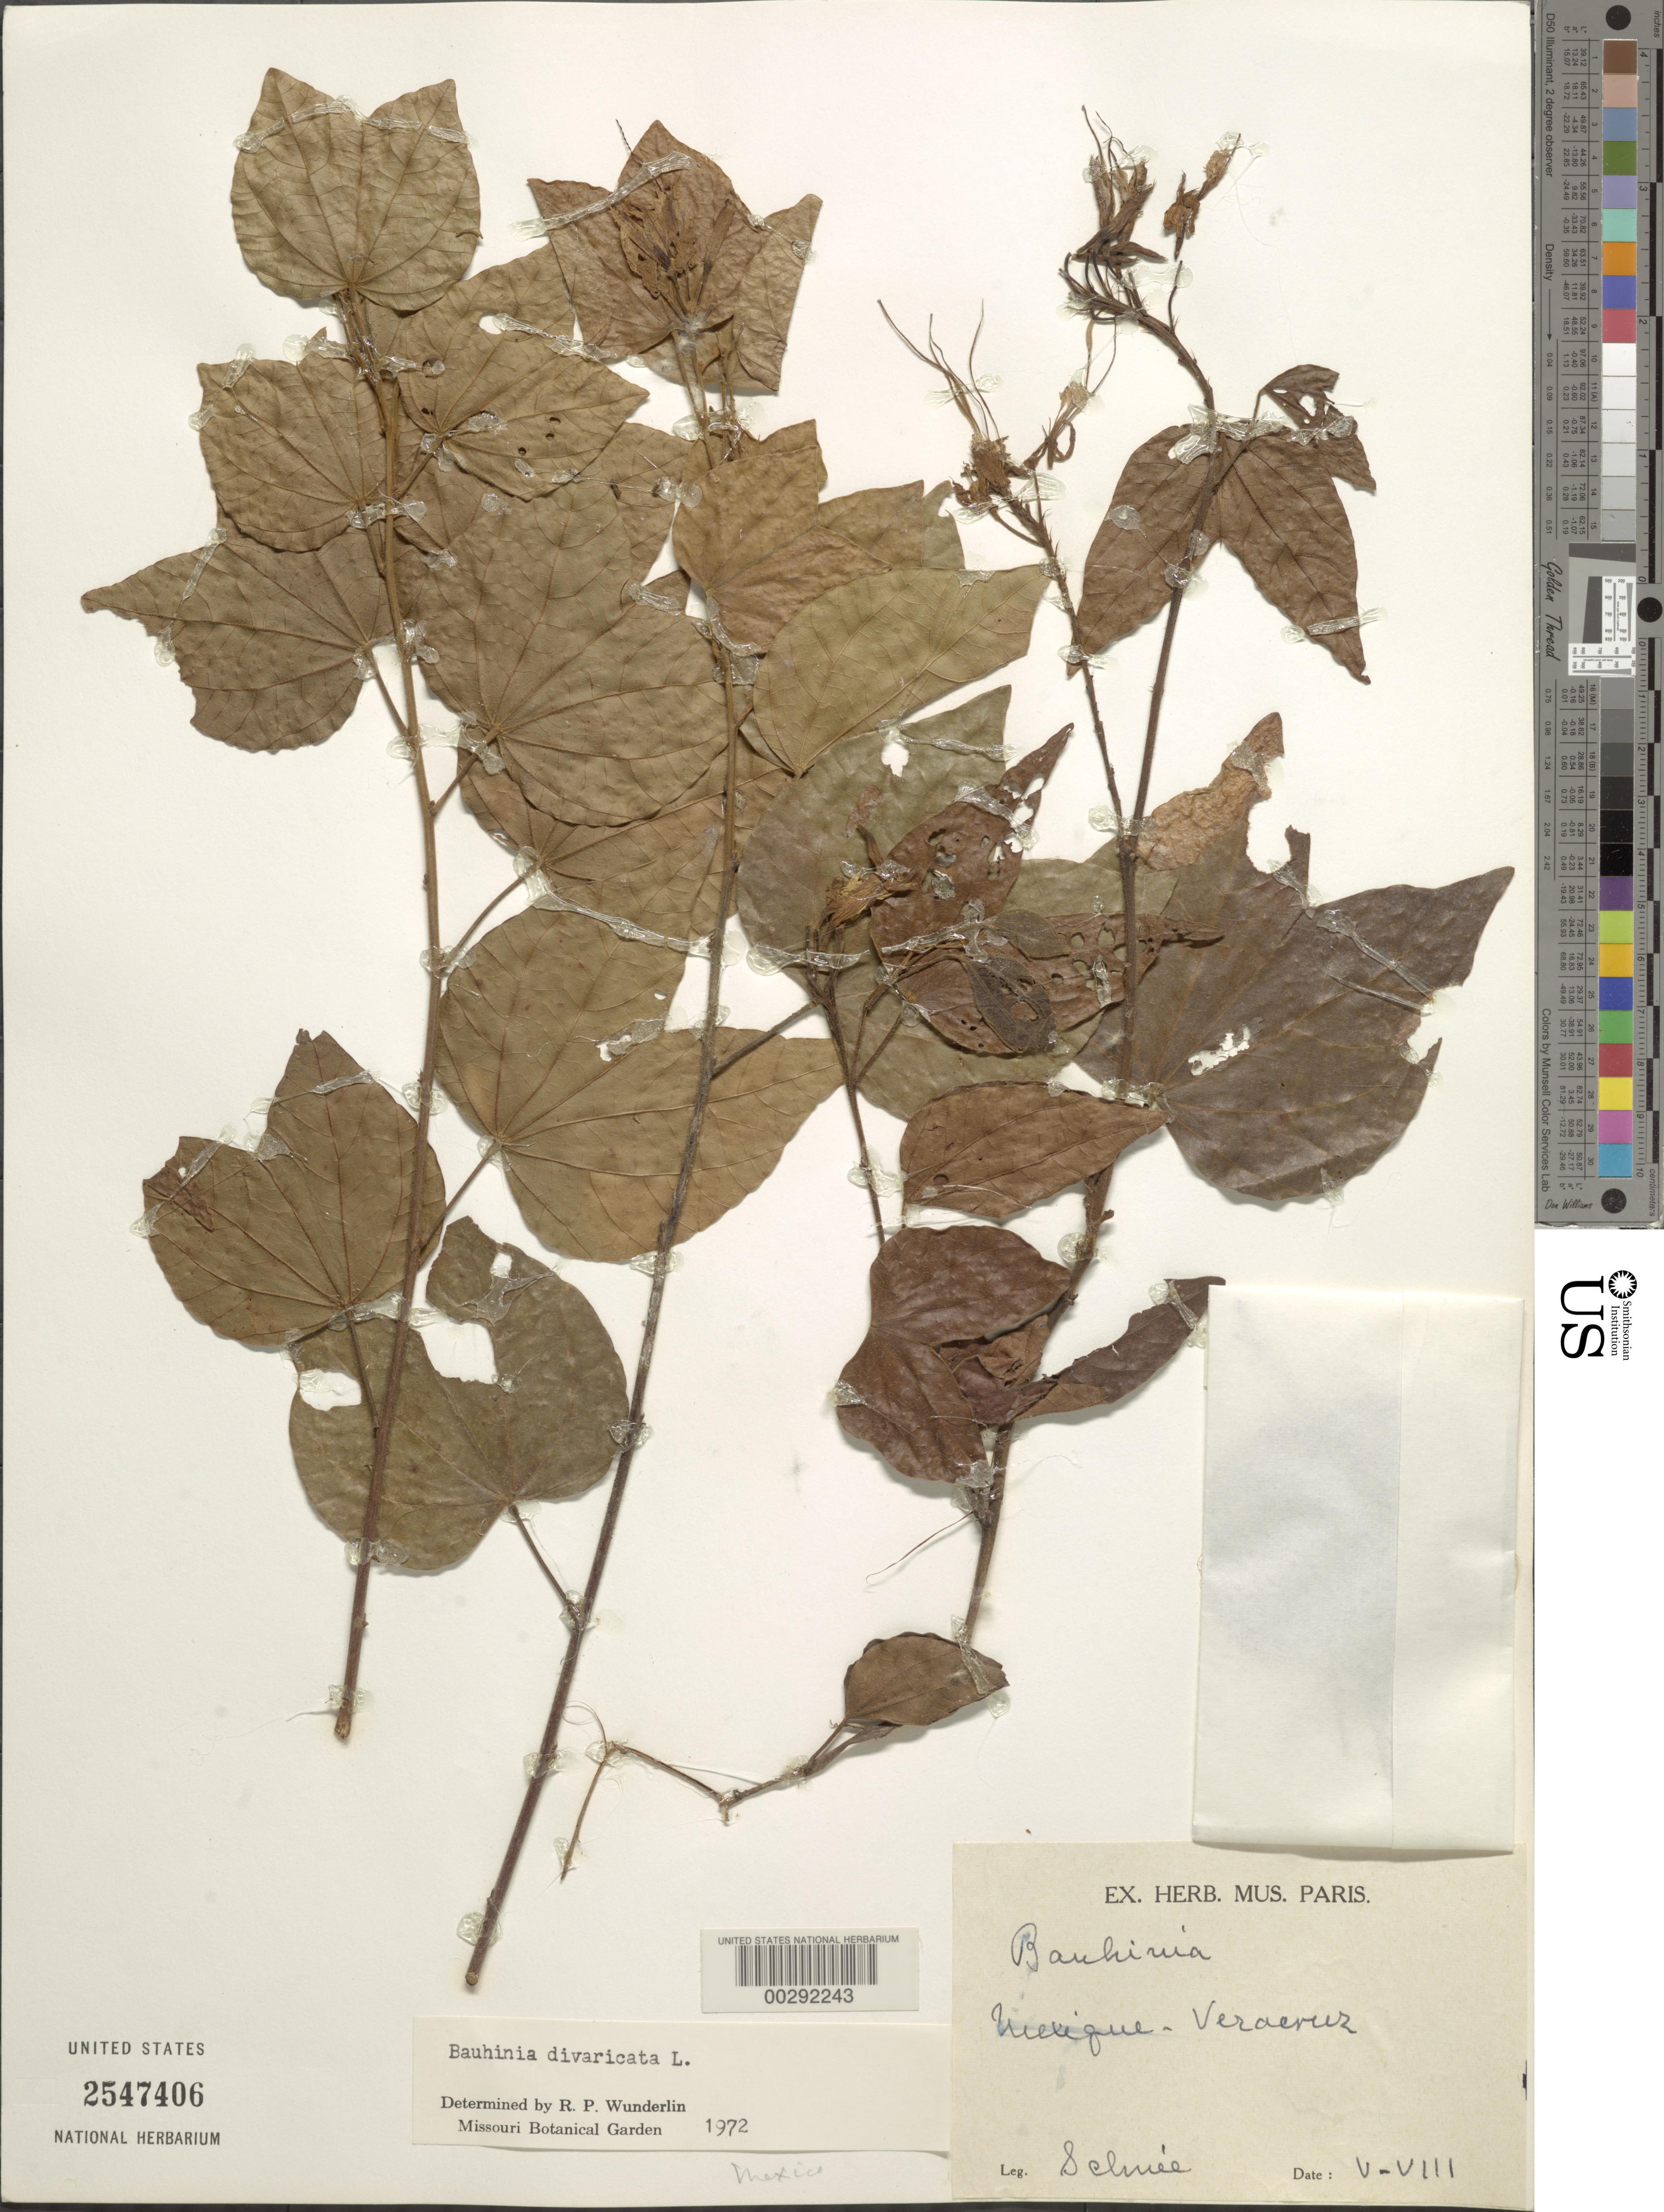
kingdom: Plantae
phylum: Tracheophyta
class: Magnoliopsida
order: Fabales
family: Fabaceae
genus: Bauhinia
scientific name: Bauhinia divaricata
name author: L.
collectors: L. Schnee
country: Mexico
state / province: Veracruz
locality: Mileque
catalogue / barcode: US 2547406